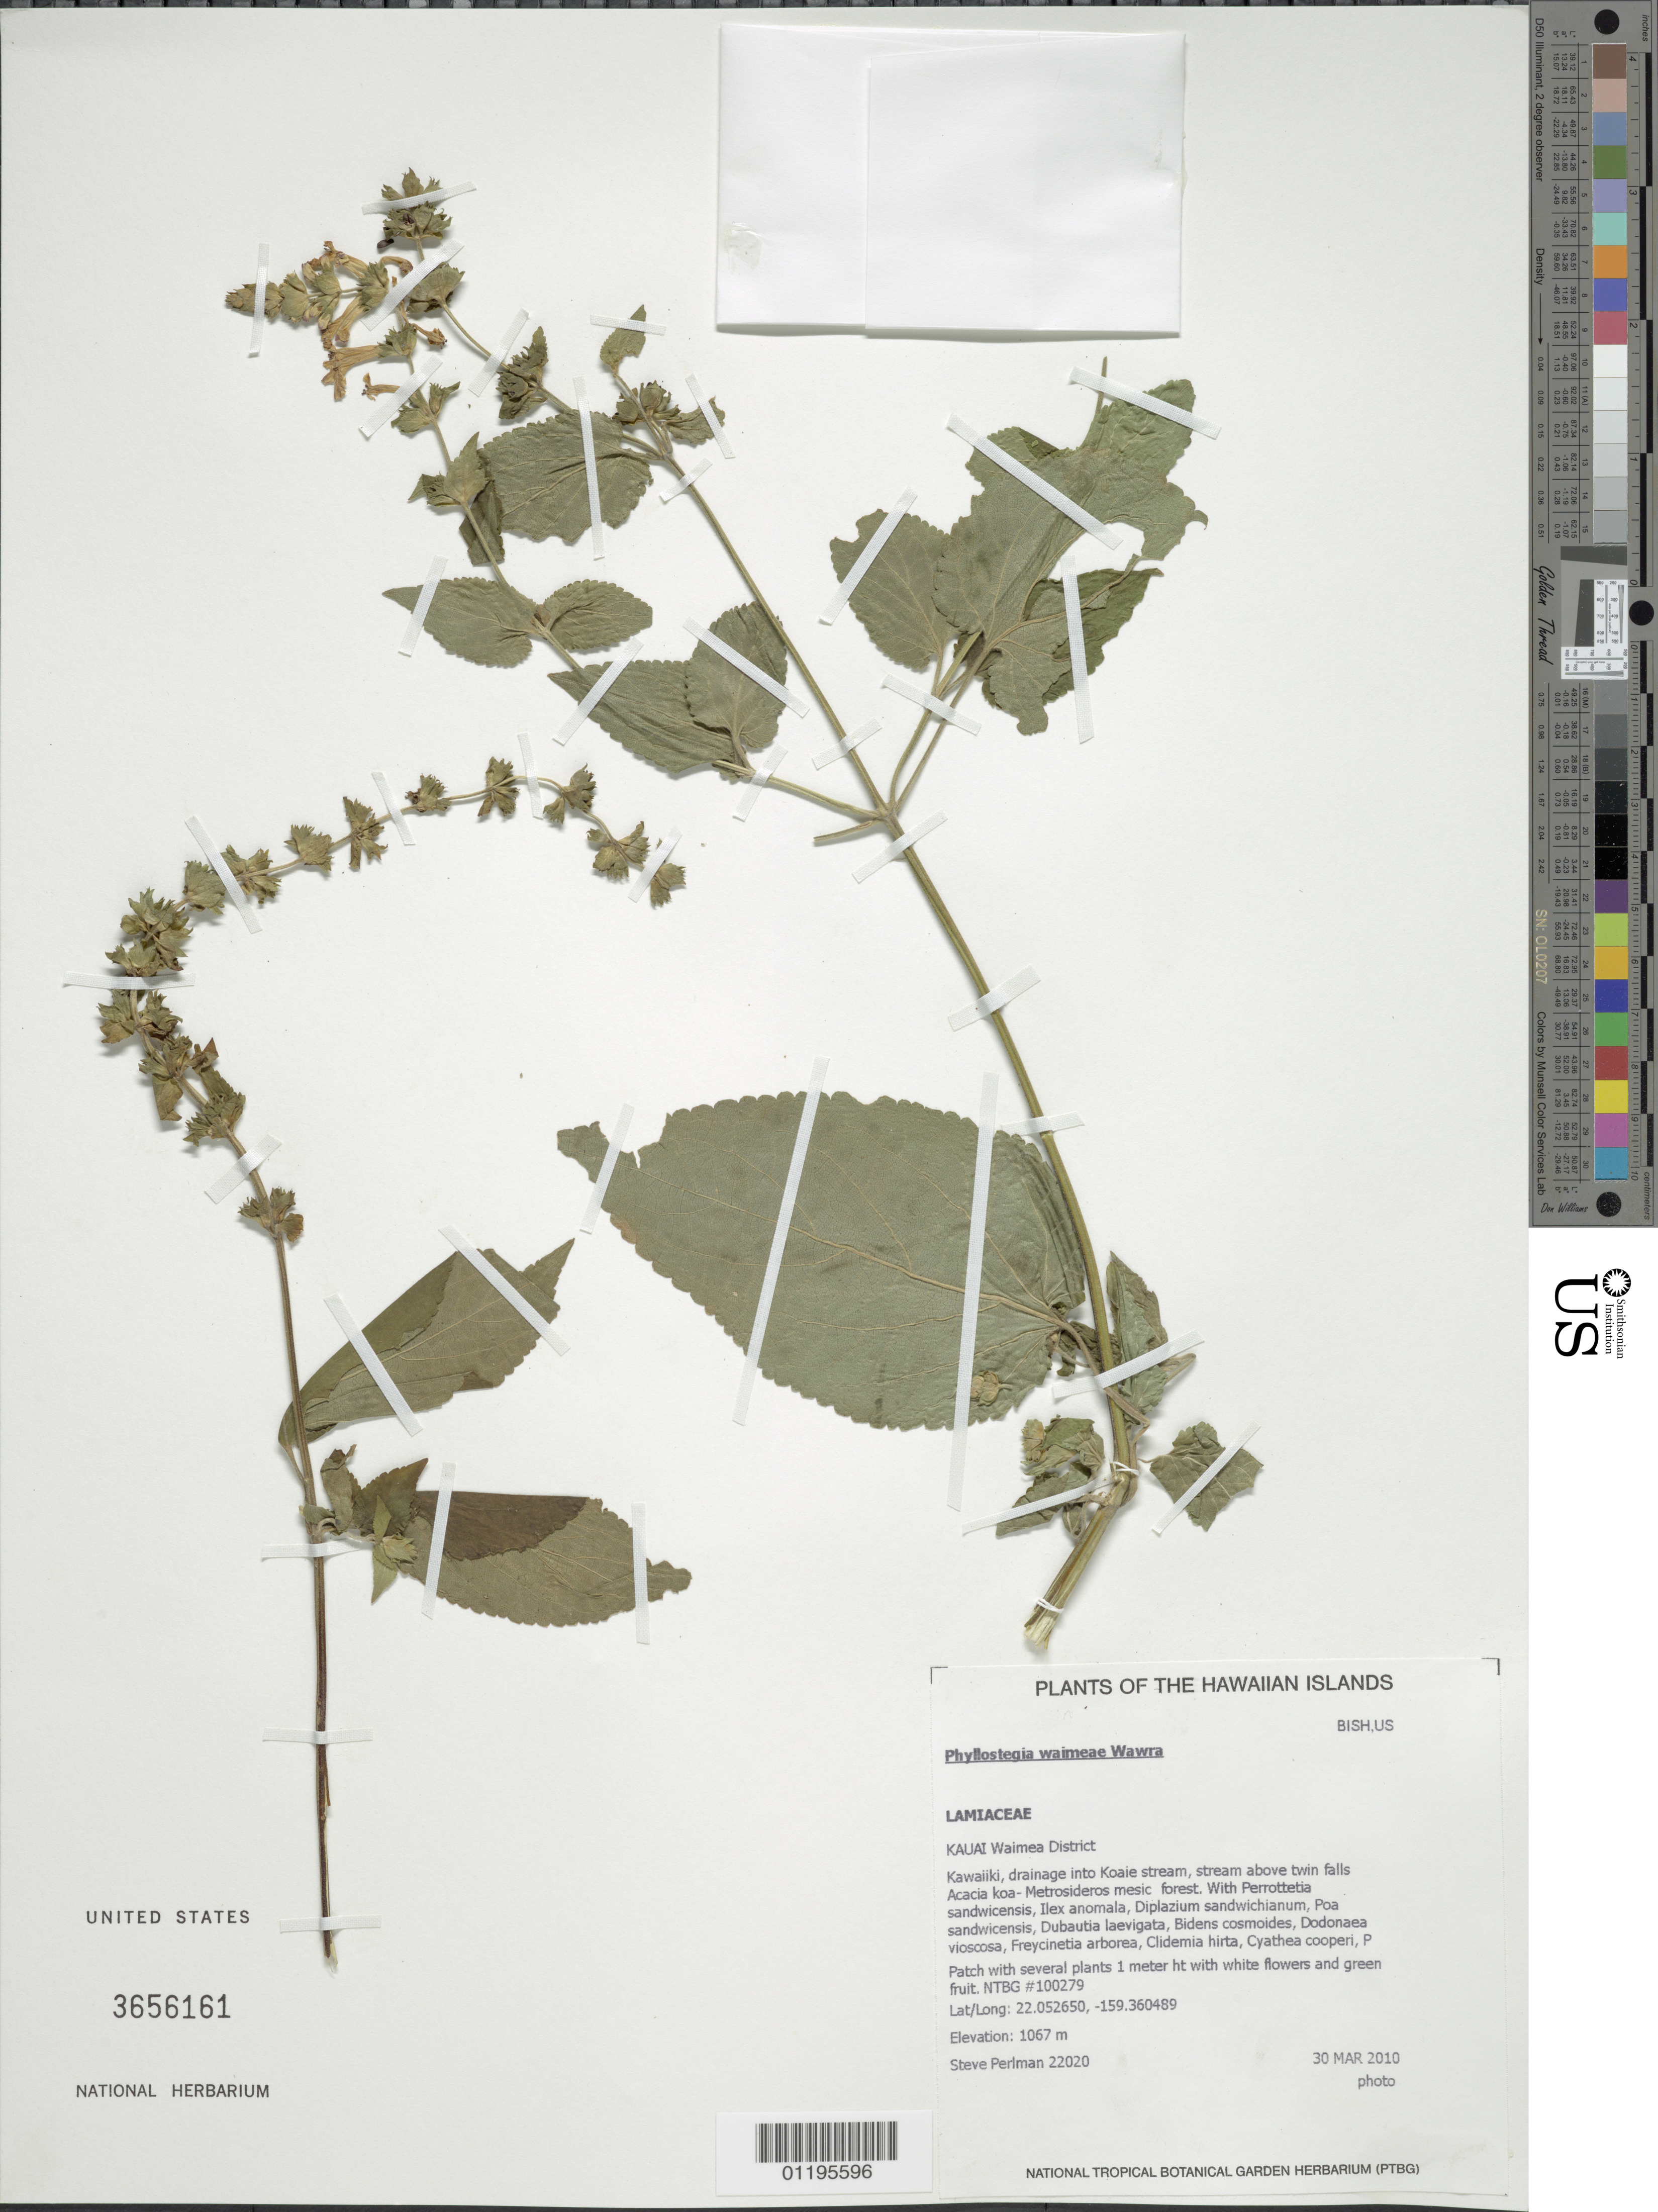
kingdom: Plantae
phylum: Tracheophyta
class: Magnoliopsida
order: Lamiales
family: Lamiaceae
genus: Phyllostegia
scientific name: Phyllostegia waimeae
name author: Wawra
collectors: S. P. Perlman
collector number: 22020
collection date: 2010-03-30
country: United States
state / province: Hawaii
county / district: Kauai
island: Kaua'i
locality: Waimea District, Kawaiiki, drainage into Koaie stream, stream above twin falls.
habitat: Mesic forest.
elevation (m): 1067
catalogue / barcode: US 3656161